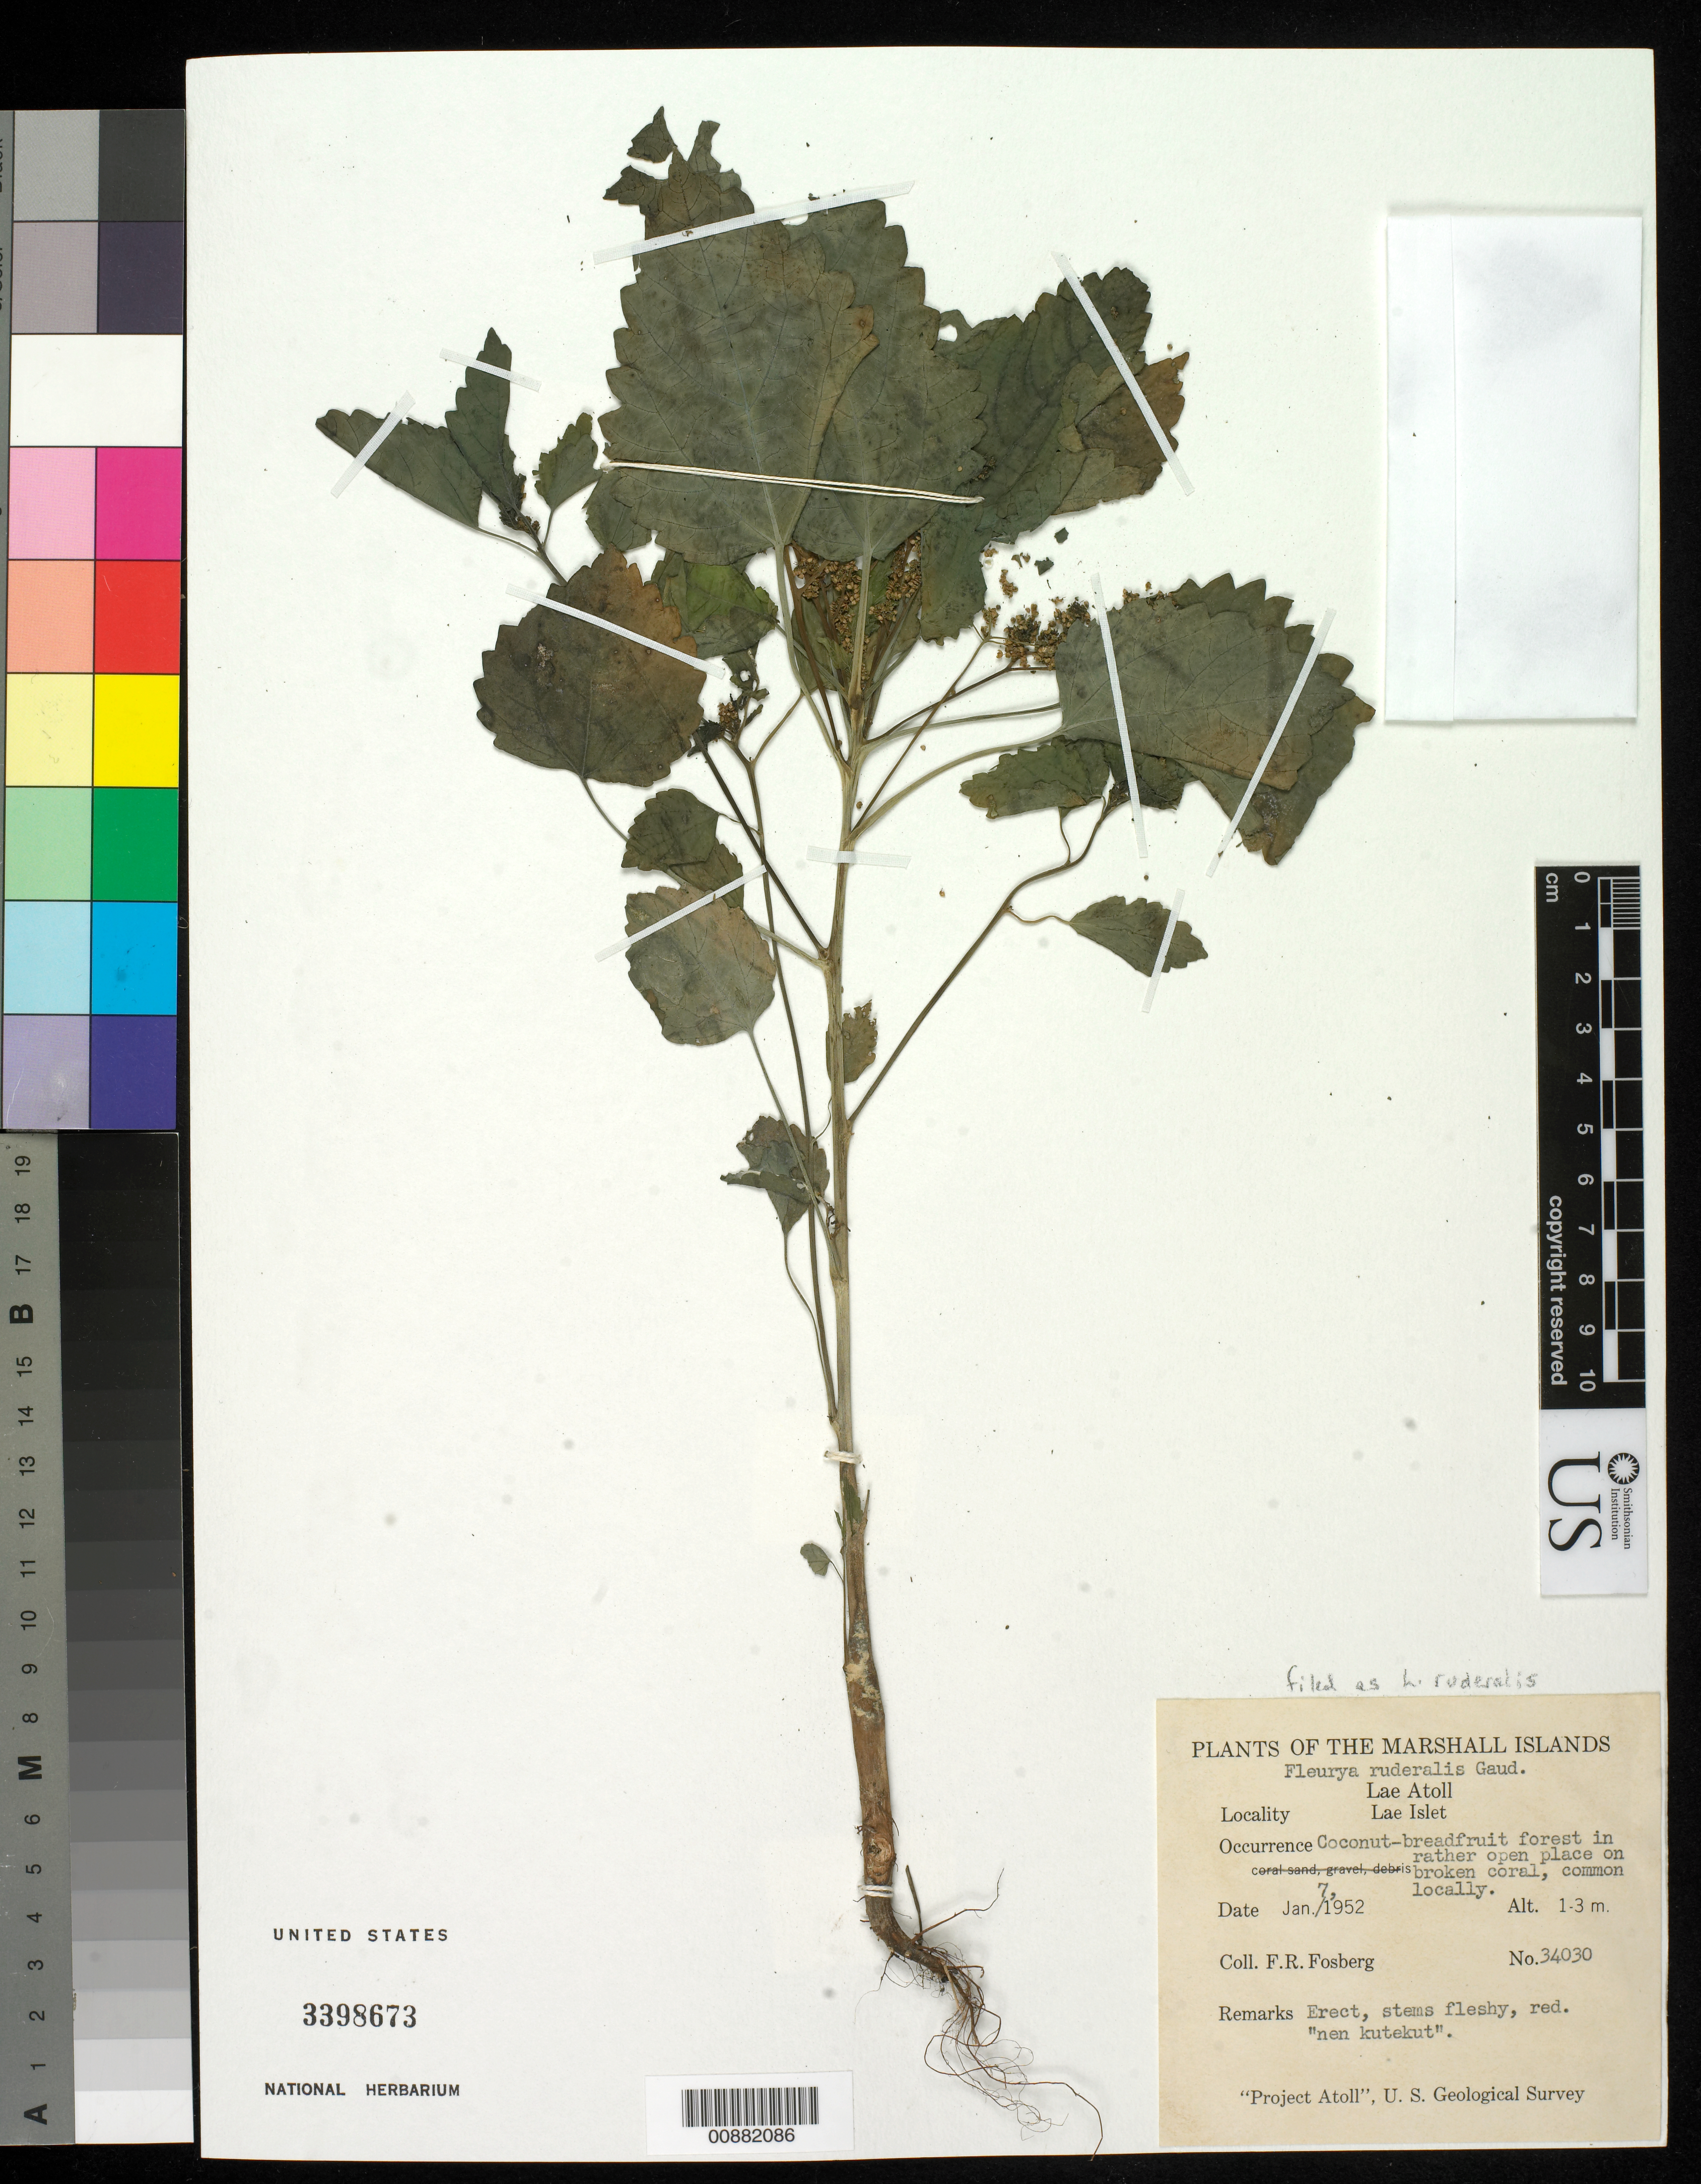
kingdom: Plantae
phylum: Tracheophyta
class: Magnoliopsida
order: Rosales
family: Urticaceae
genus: Laportea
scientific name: Laportea ruderalis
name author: (G. Forst.) Chew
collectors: F. R. Fosberg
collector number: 34030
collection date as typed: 07 Jan 1952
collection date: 1952-01-07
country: Marshall Islands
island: Lae Atoll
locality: Lae Islet.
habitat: Coconut-breadfruit forest in rather open place on broken coral, common locally.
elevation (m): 1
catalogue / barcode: US 3398673